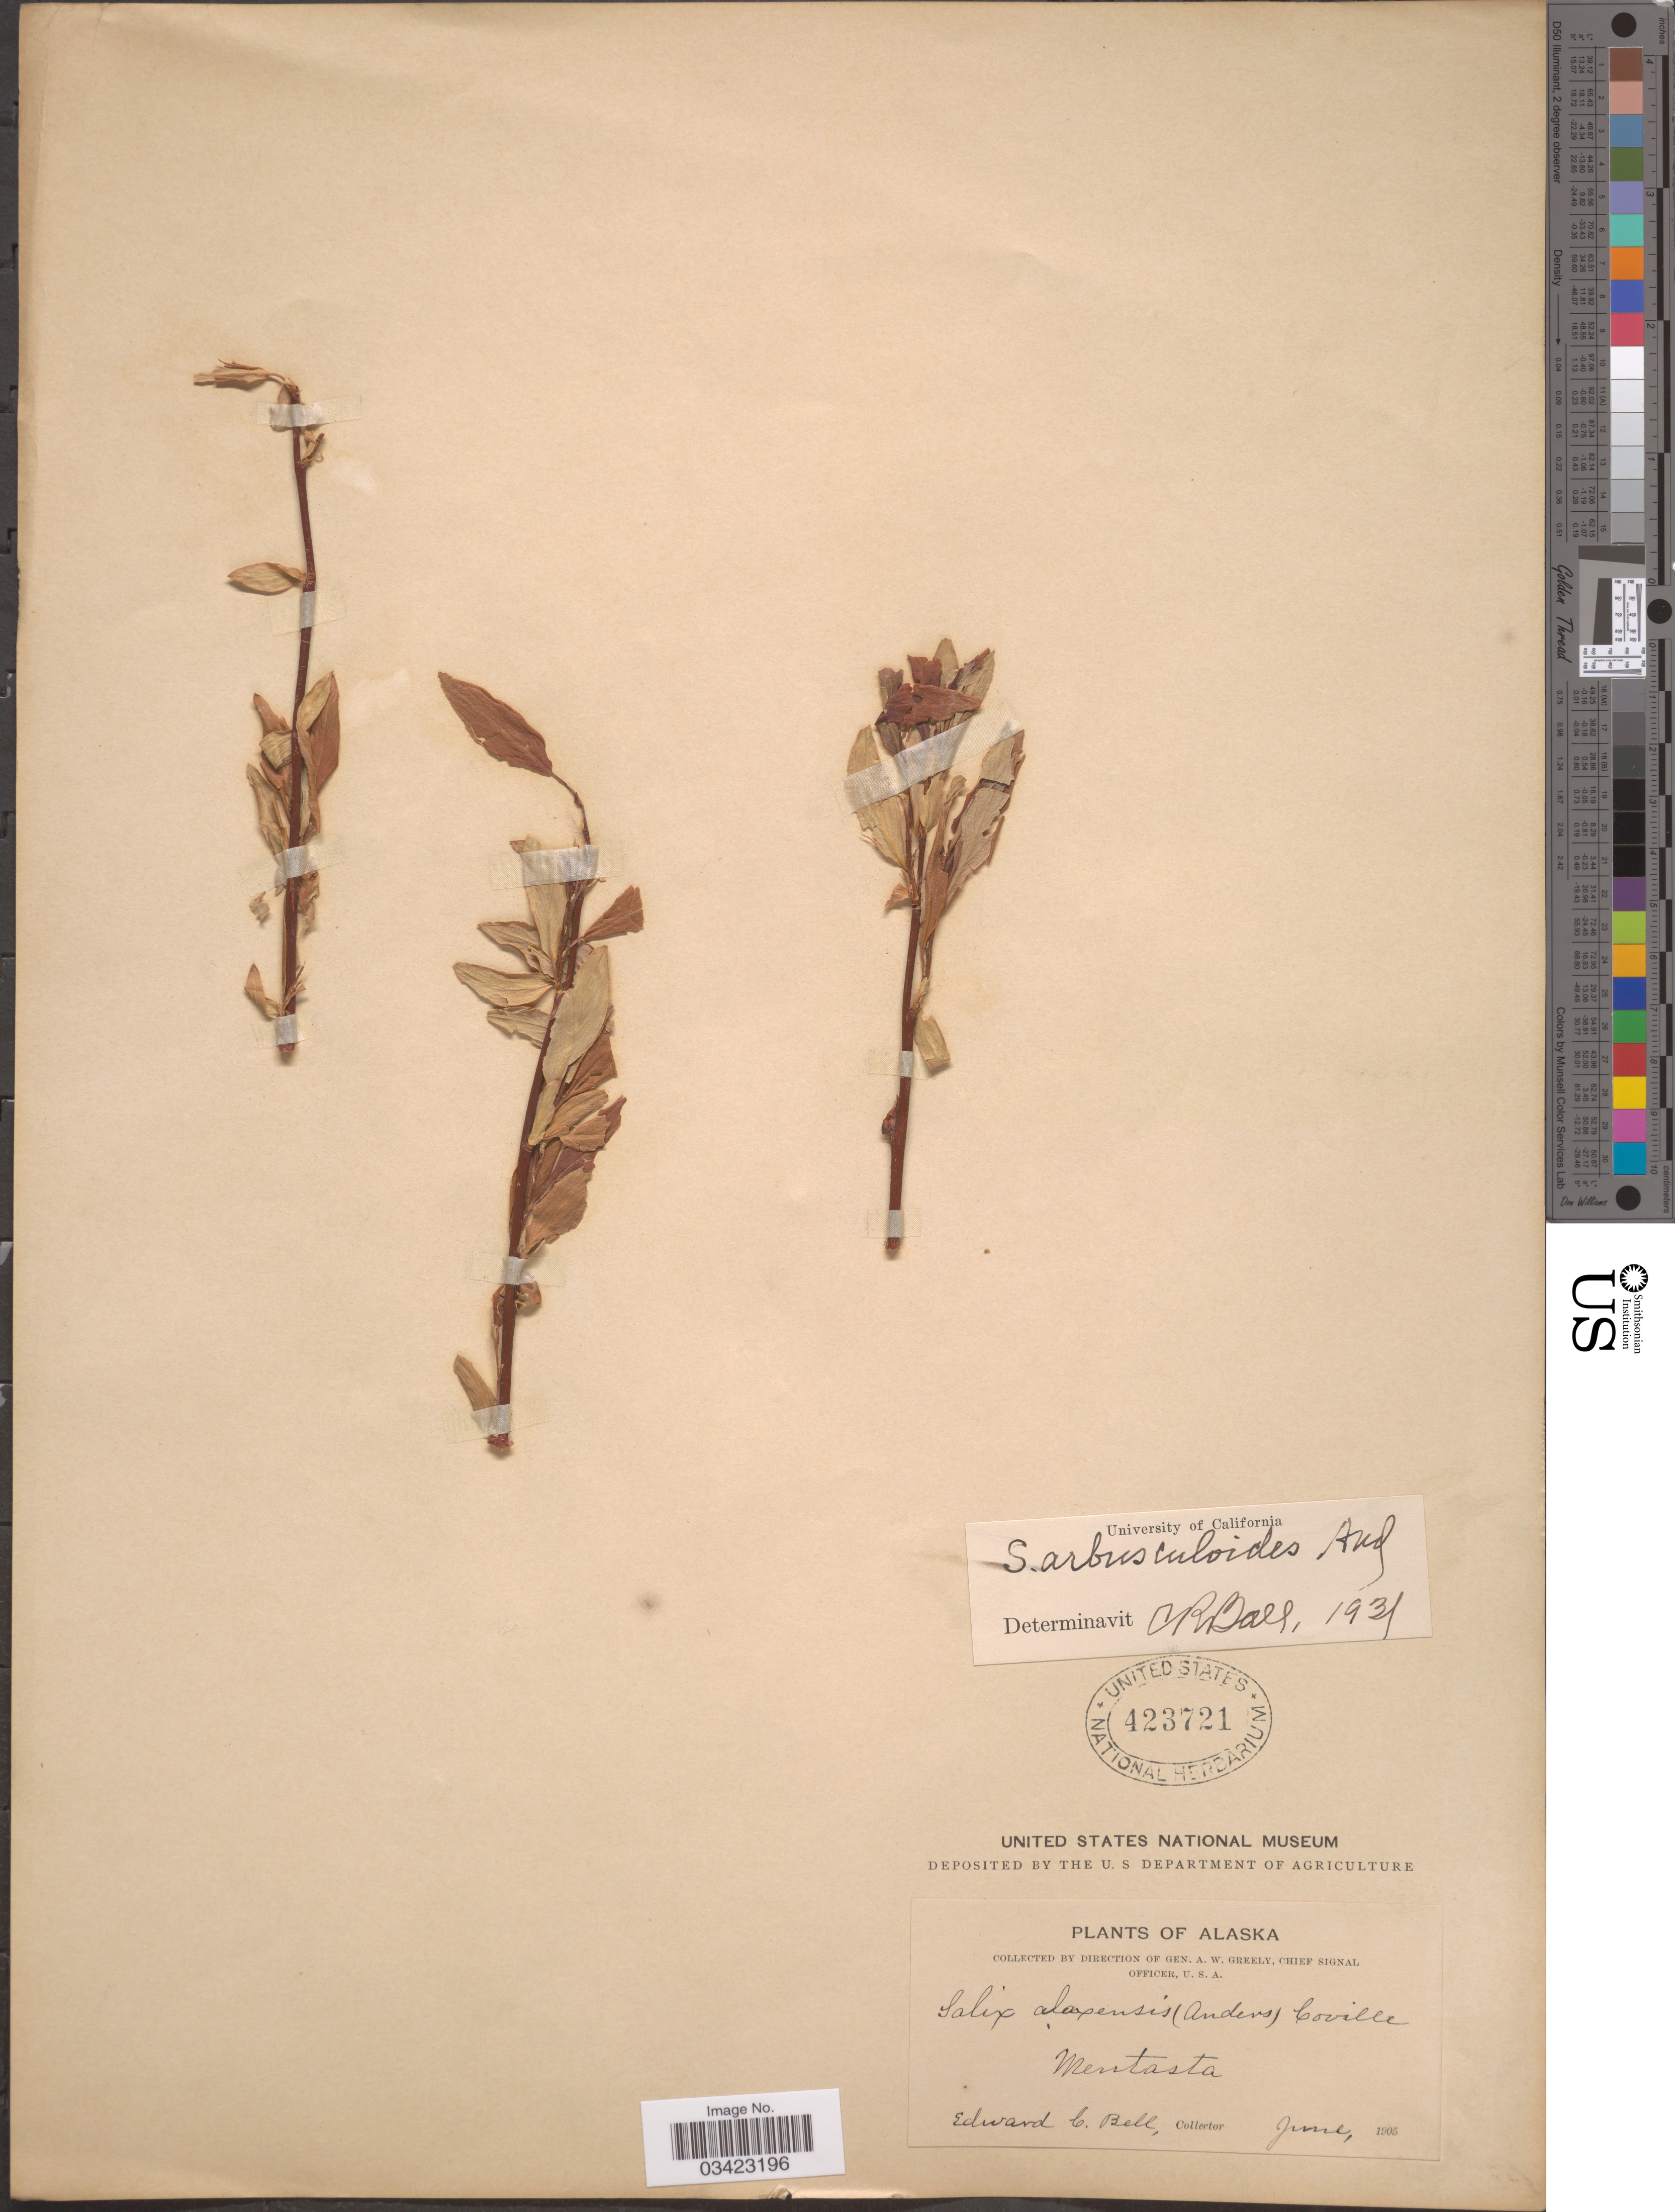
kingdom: Plantae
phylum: Tracheophyta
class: Magnoliopsida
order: Malpighiales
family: Salicaceae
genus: Salix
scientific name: Salix arbusculoides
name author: Andersson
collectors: E. Bell & A. Greely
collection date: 1905-06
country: United States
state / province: Alaska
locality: Mentasta.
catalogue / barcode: US 423721